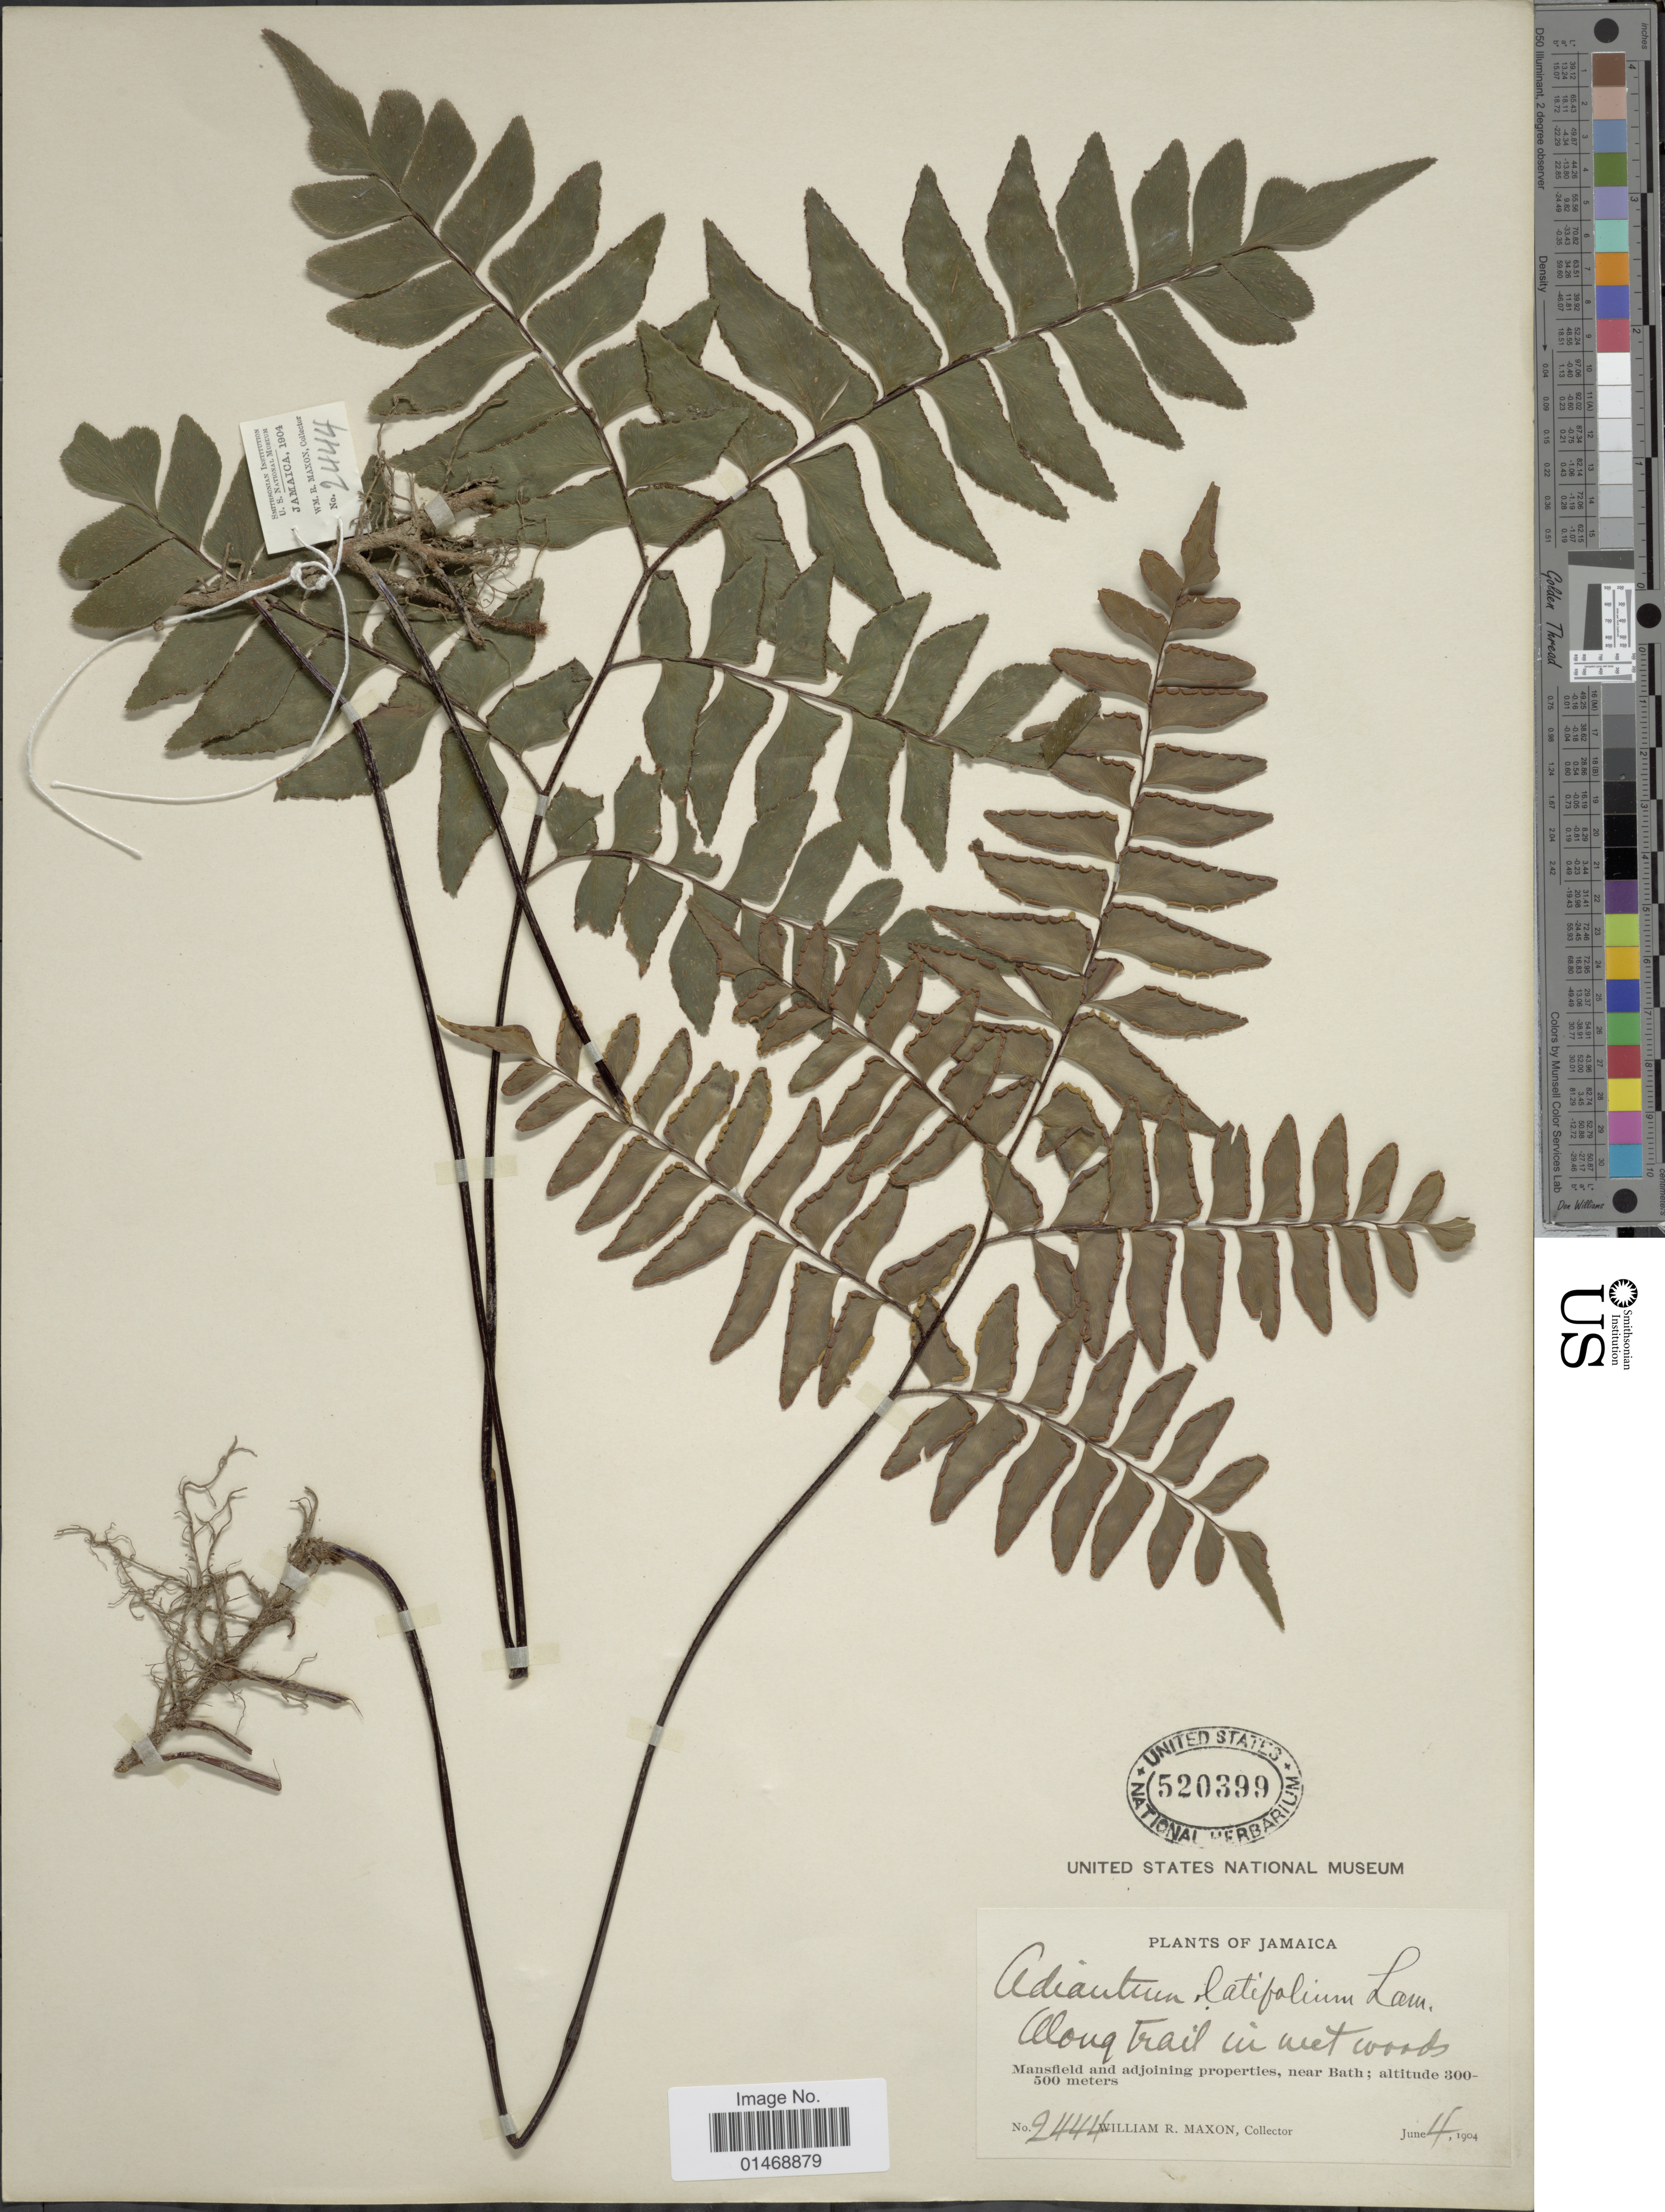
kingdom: Plantae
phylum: Tracheophyta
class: Polypodiopsida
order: Polypodiales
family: Pteridaceae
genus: Adiantum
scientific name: Adiantum latifolium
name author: Lam.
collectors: W. R. Maxon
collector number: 2444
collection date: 1904-06-04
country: Jamaica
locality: Mansfield and adjoining properties, near Bath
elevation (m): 300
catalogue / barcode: US 520399